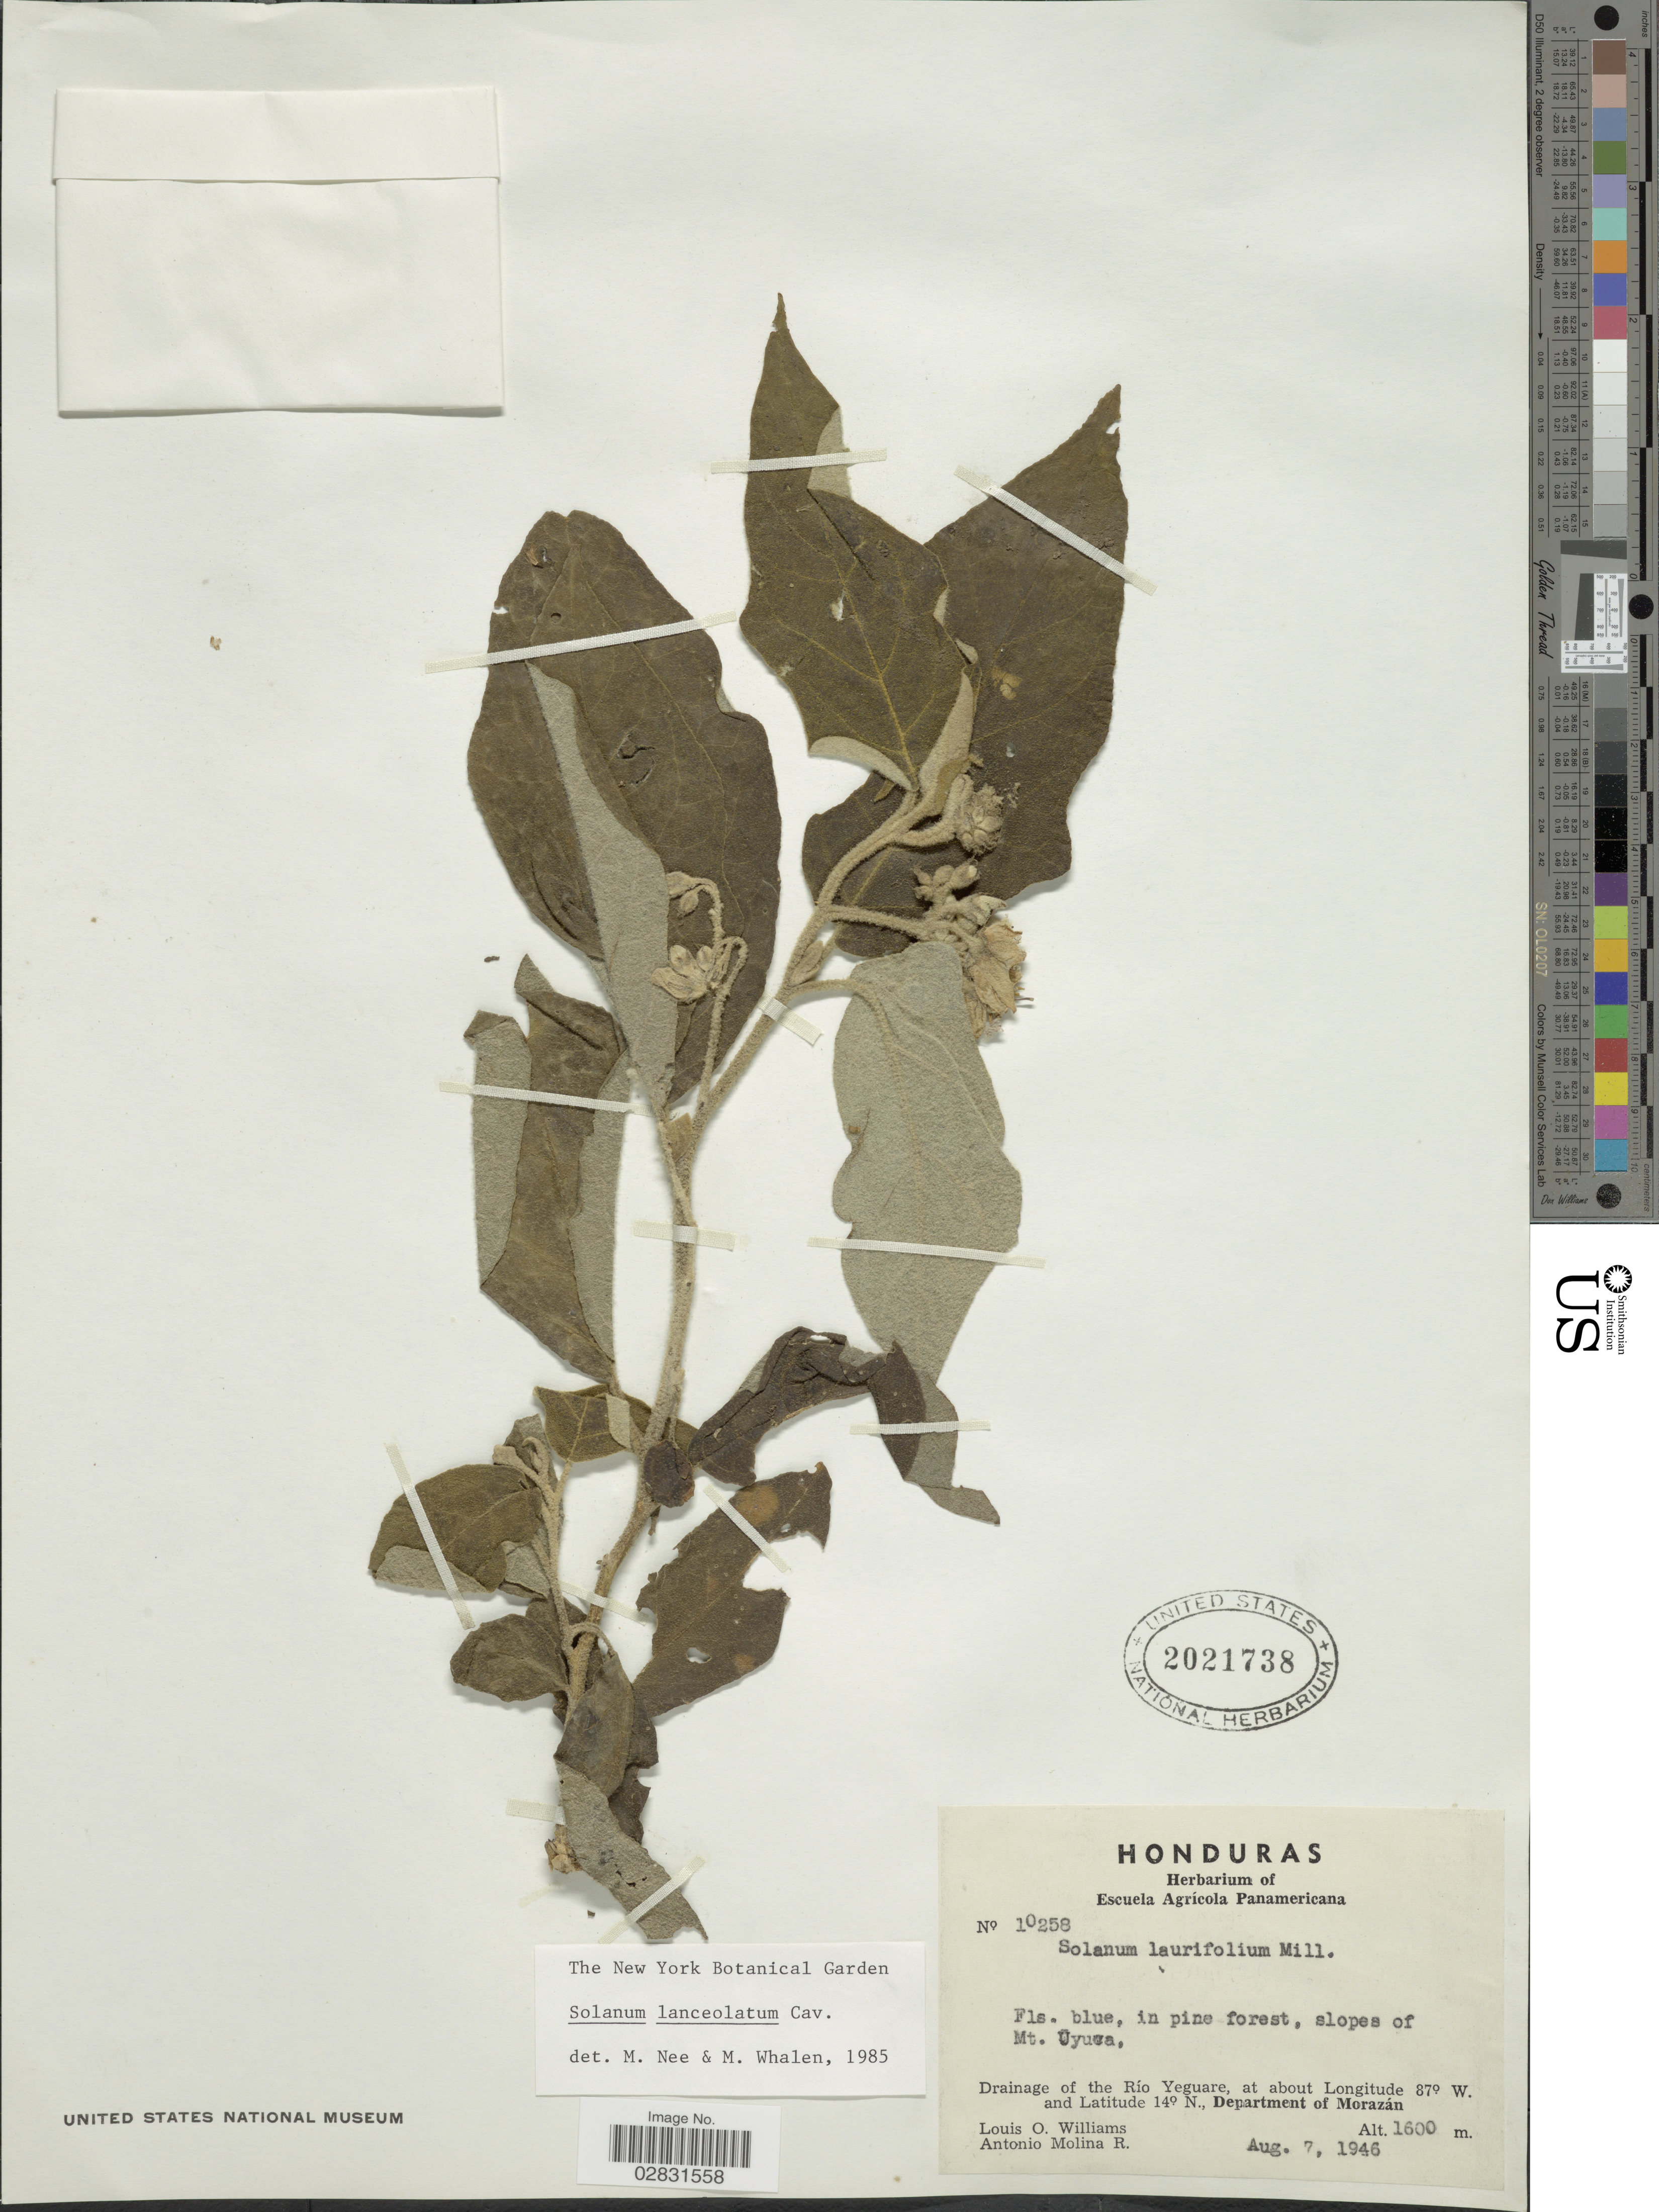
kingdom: Plantae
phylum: Tracheophyta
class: Magnoliopsida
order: Solanales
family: Solanaceae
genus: Solanum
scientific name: Solanum lanceolatum Berthault, nom. illeg.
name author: Berthault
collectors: L. O. Williams & A. Molina R.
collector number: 10258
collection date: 1946-08-07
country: Honduras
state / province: Fco. Morazán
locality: In pine forest, slopes of Mt. Uyuca, Drainage of the Río Yeguare, Department of Morazán.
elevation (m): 1600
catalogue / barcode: US 2021738